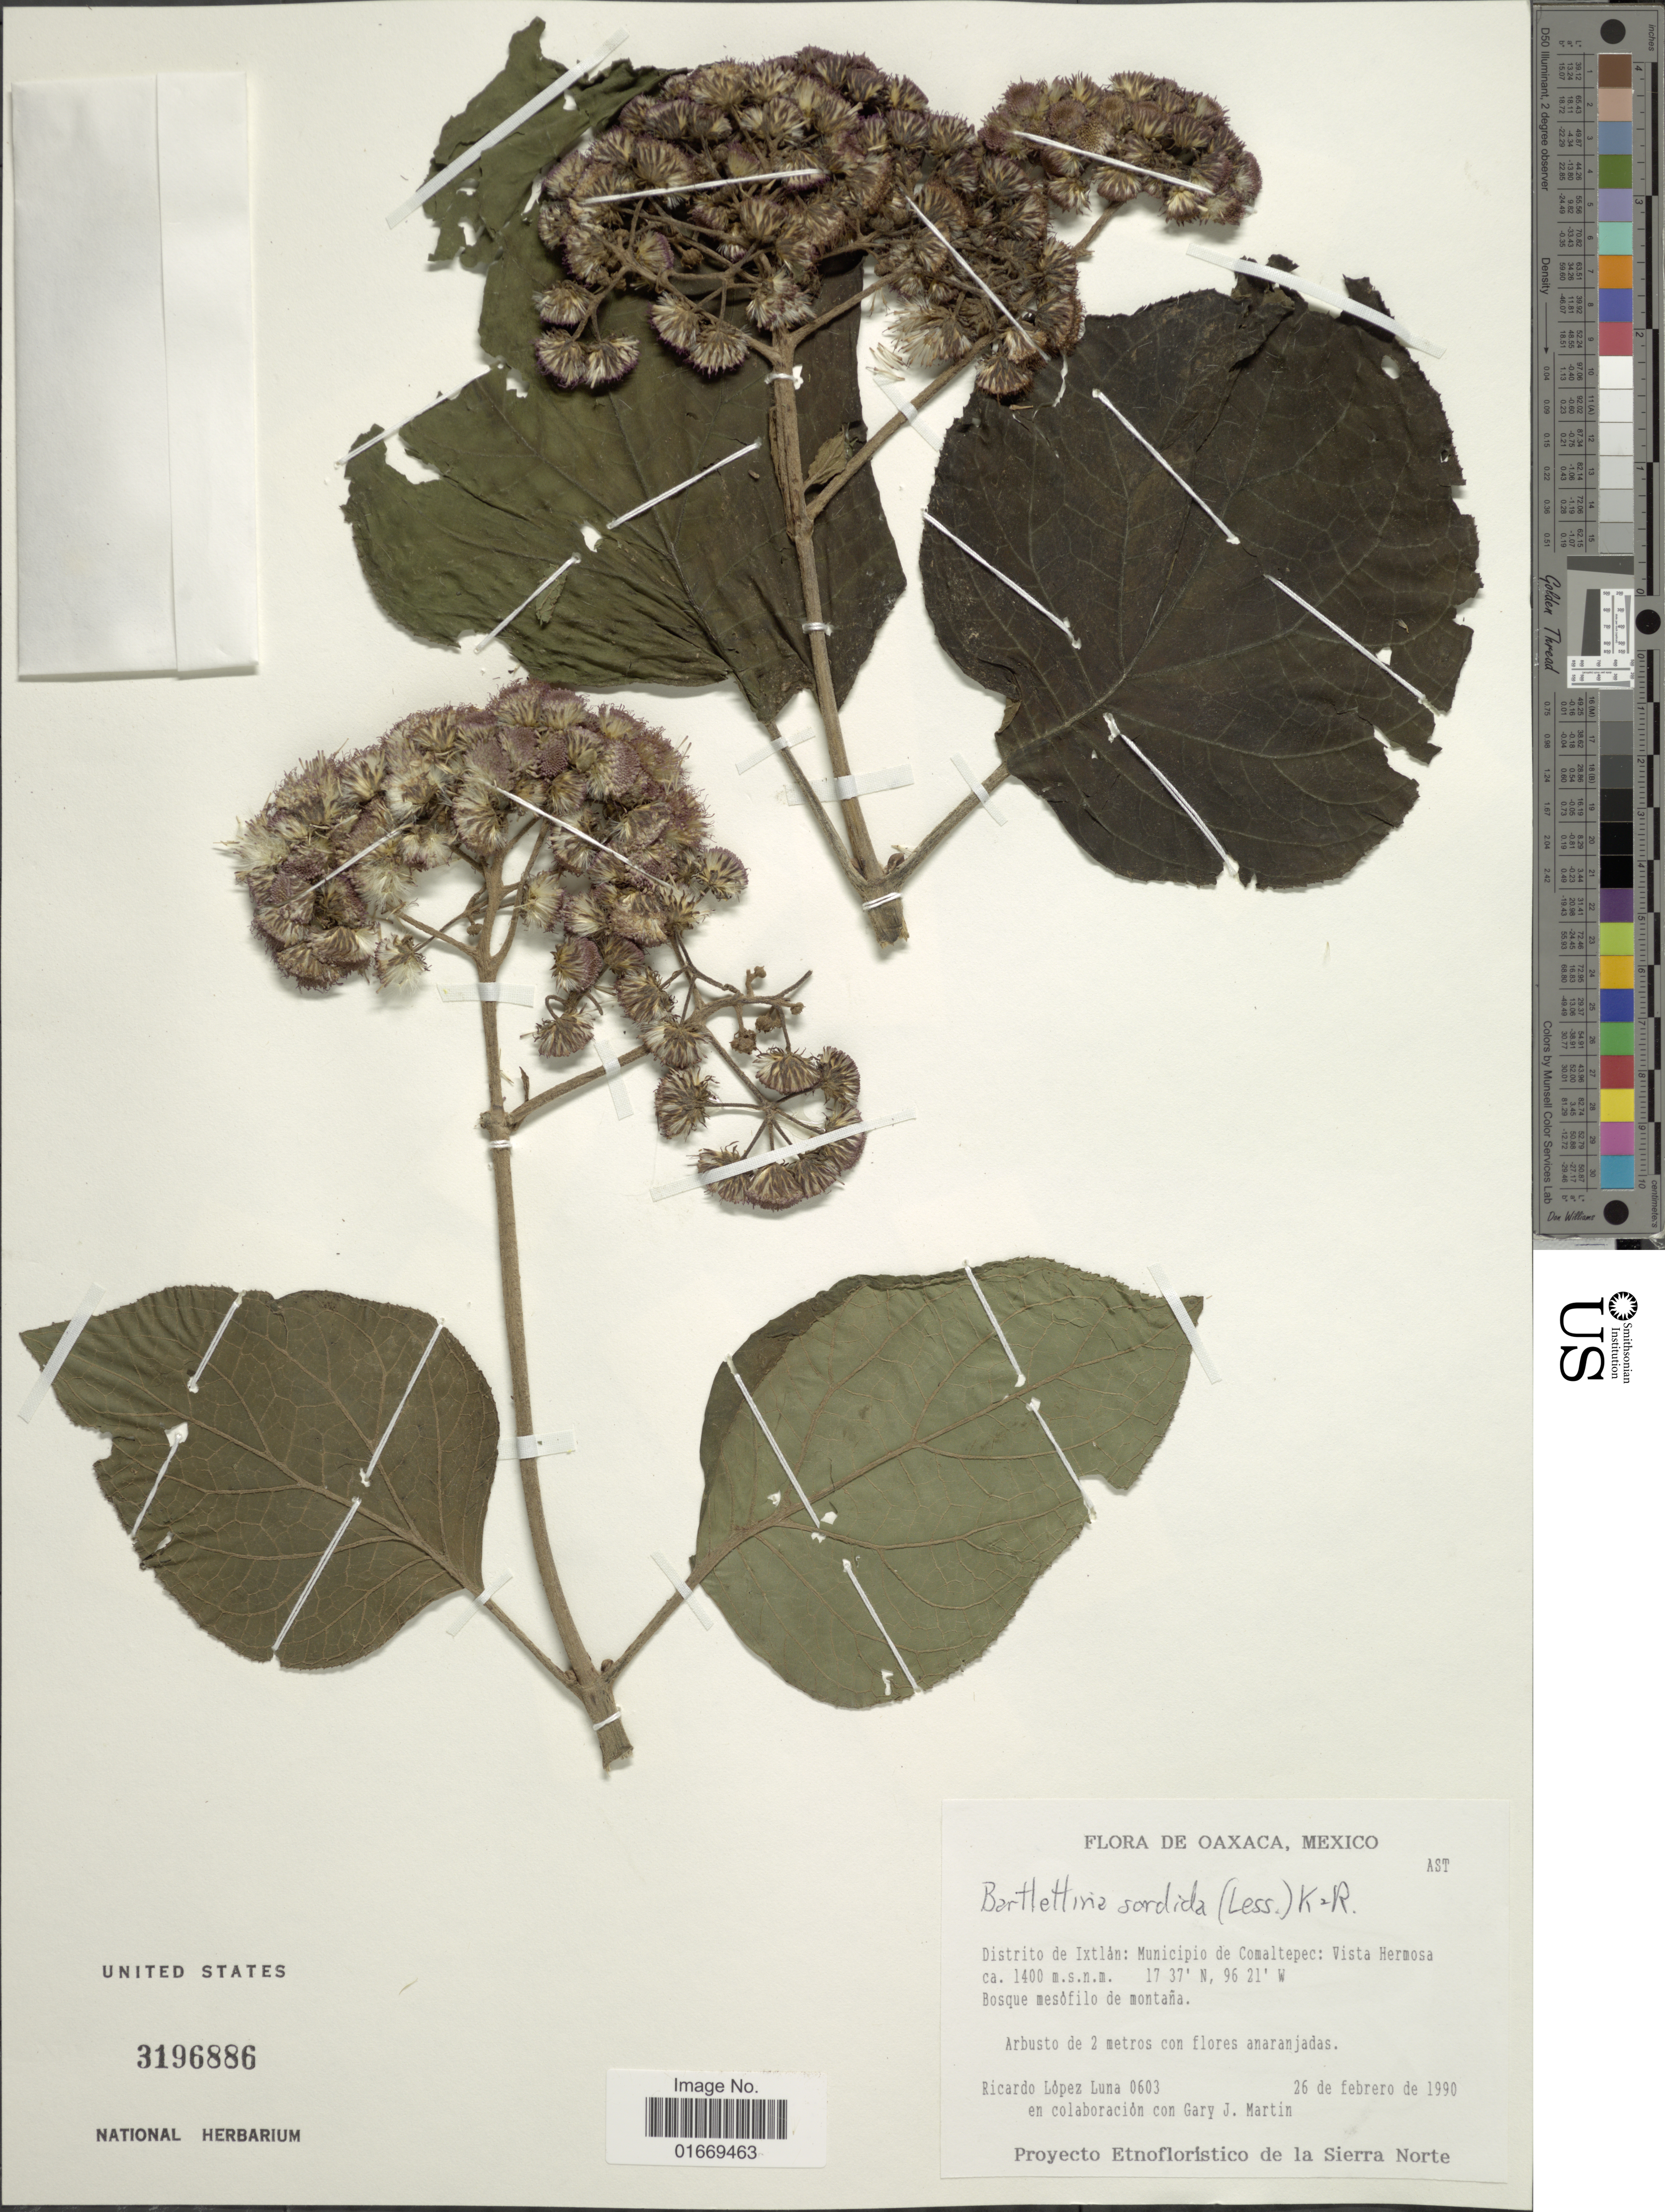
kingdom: Plantae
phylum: Tracheophyta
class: Magnoliopsida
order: Asterales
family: Asteraceae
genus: Bartlettina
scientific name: Bartlettina sordida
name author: (Less.) R.M. King & H. Rob.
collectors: R. López Luna & G. J. Martin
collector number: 0603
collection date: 1990-02-26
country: Mexico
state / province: Guerrero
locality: Distrito de Ixtlán: Municipio de Comaltepec: Vista Hermosa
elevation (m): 1400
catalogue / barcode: US 3196886